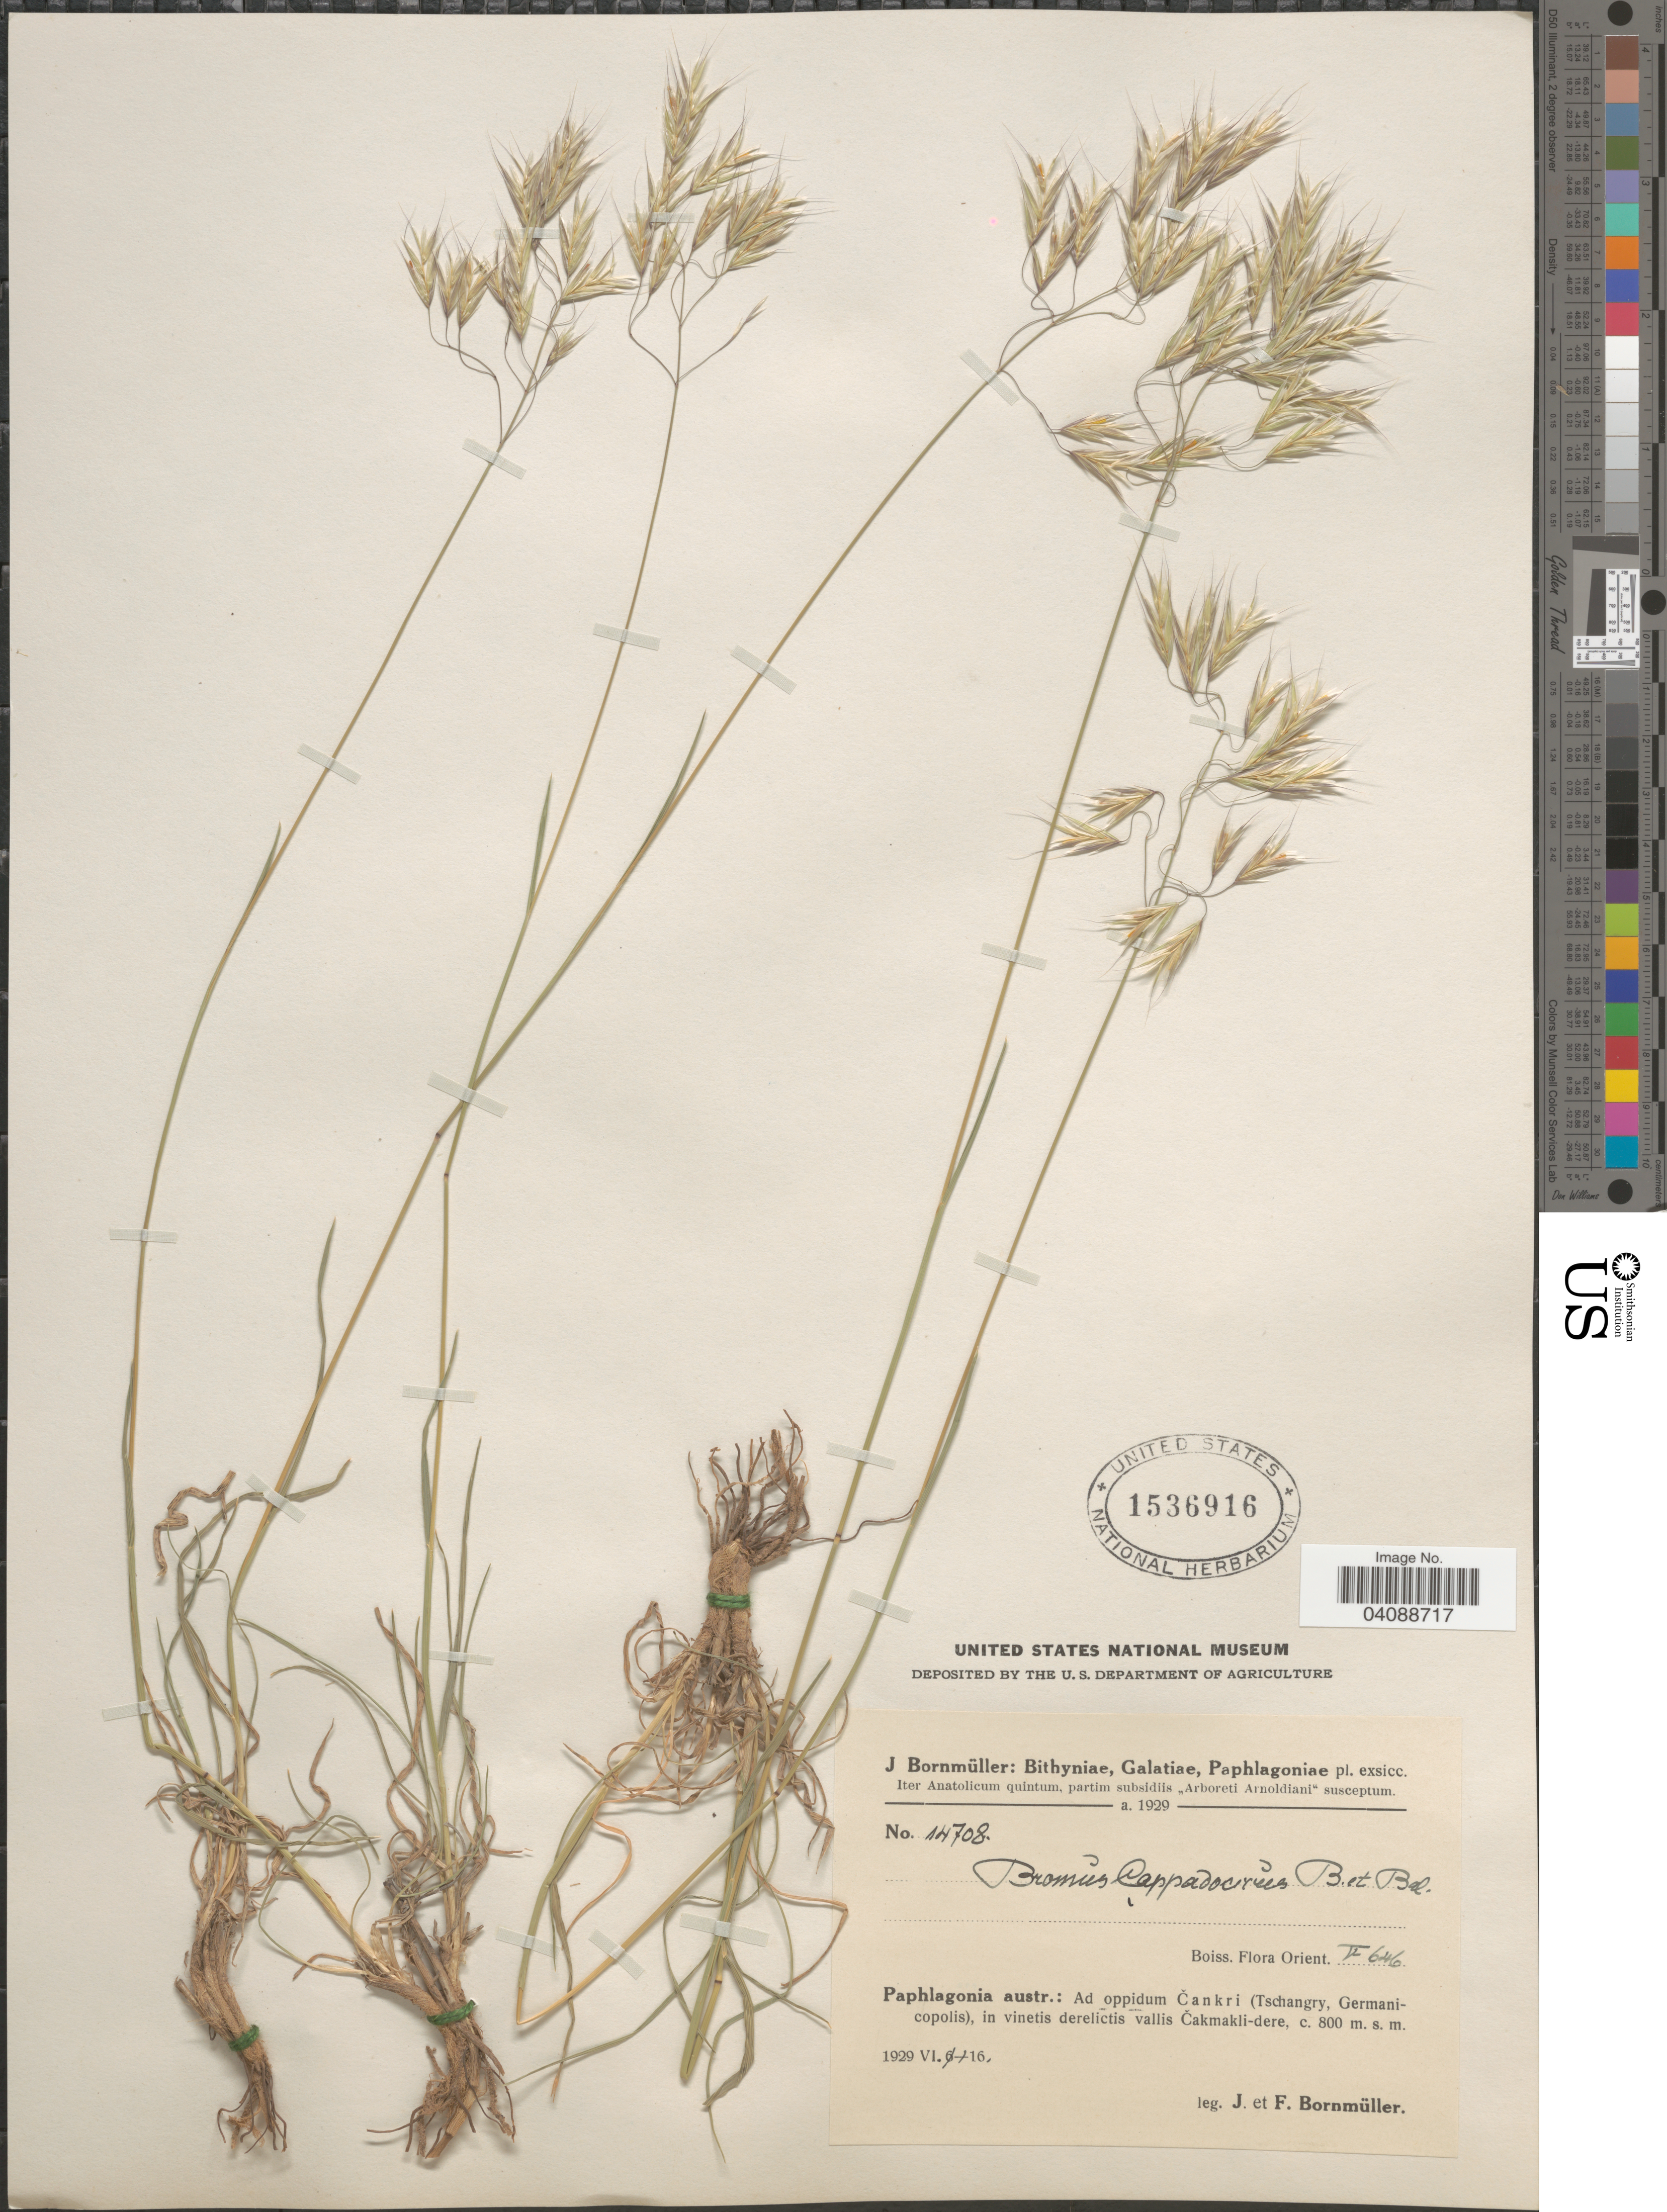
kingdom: Plantae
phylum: Tracheophyta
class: Liliopsida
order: Poales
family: Poaceae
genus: Bromus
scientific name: Bromus cappadocicus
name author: Boiss. & Balansa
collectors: J. Bornmüller & F. Bornmüller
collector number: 14708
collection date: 1929-06-16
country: Turkey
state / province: Cankiri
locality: Paphlagonia austr.: Ad oppidum Cankri (Tschangry, Germanicopolis), in vinetis derelictis vallis Cakmakli-dere.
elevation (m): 800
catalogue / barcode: US 1536916